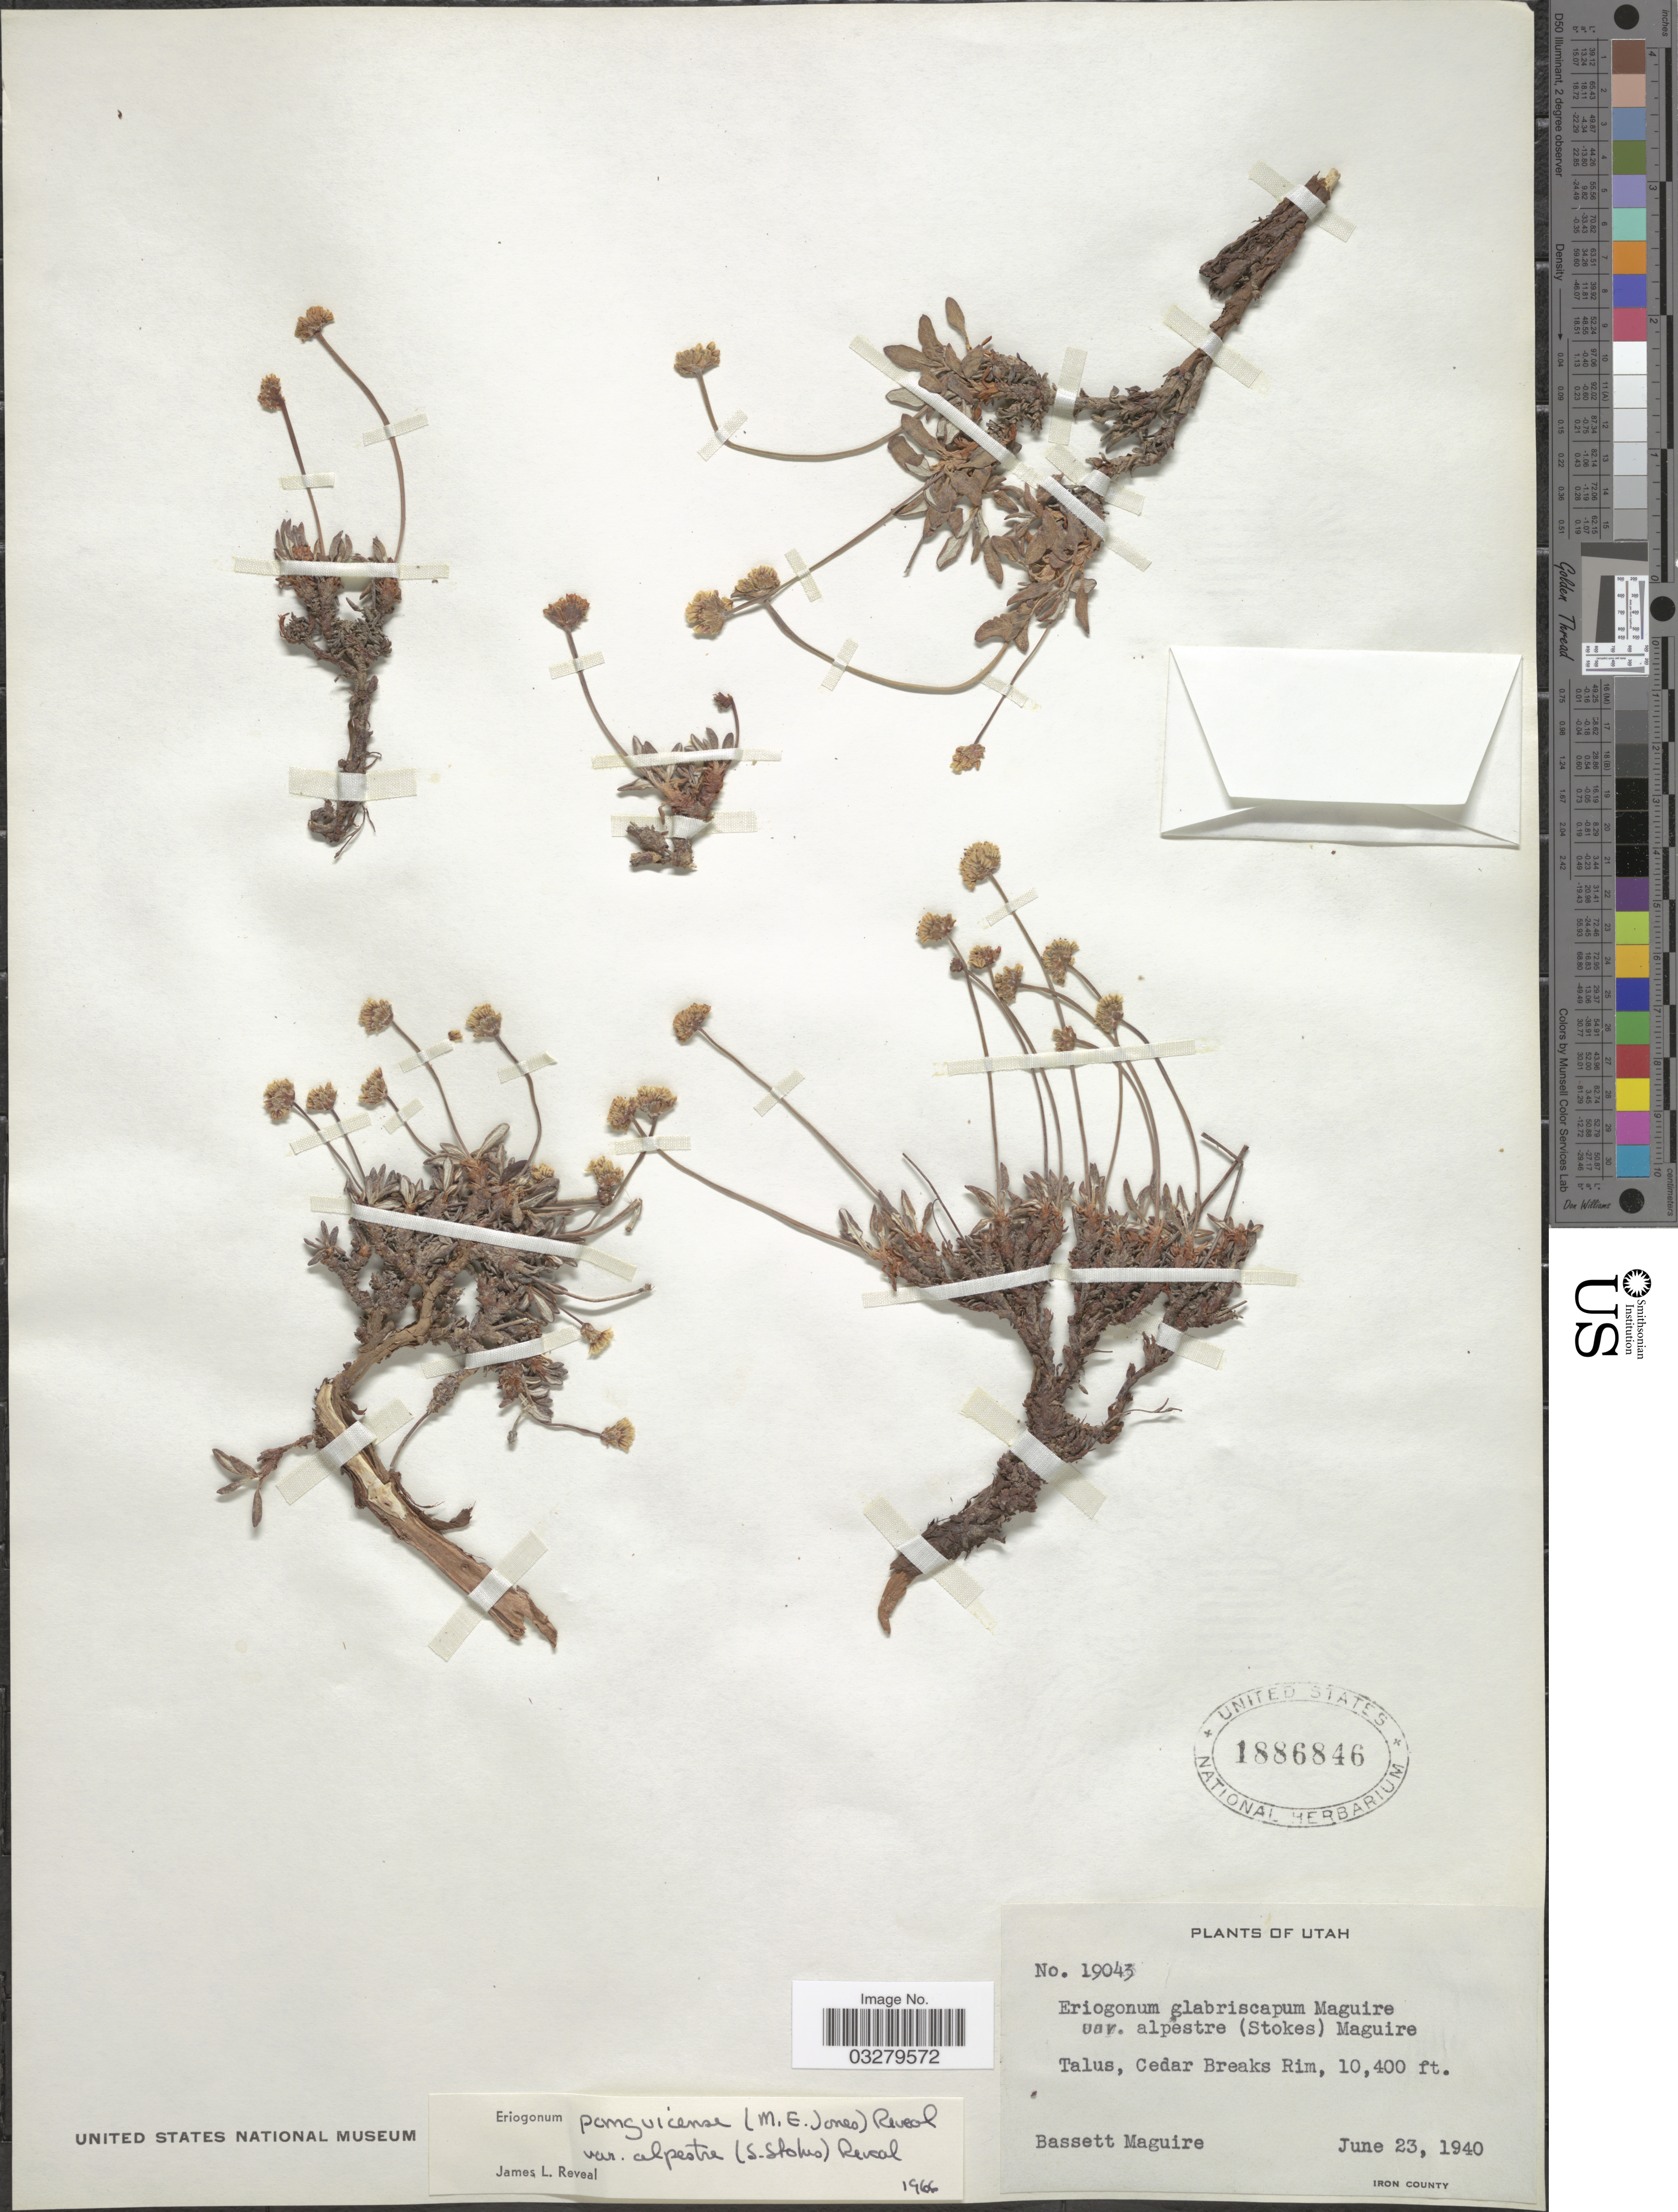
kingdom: Plantae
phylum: Tracheophyta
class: Magnoliopsida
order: Caryophyllales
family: Polygonaceae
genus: Eriogonum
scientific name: Eriogonum panguicense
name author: (M.E. Jones) Reveal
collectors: B. Maguire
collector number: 19043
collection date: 1940-06-23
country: United States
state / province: Utah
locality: Talus, Cedar Breaks Rim. Iron County.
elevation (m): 3170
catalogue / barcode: US 1886846